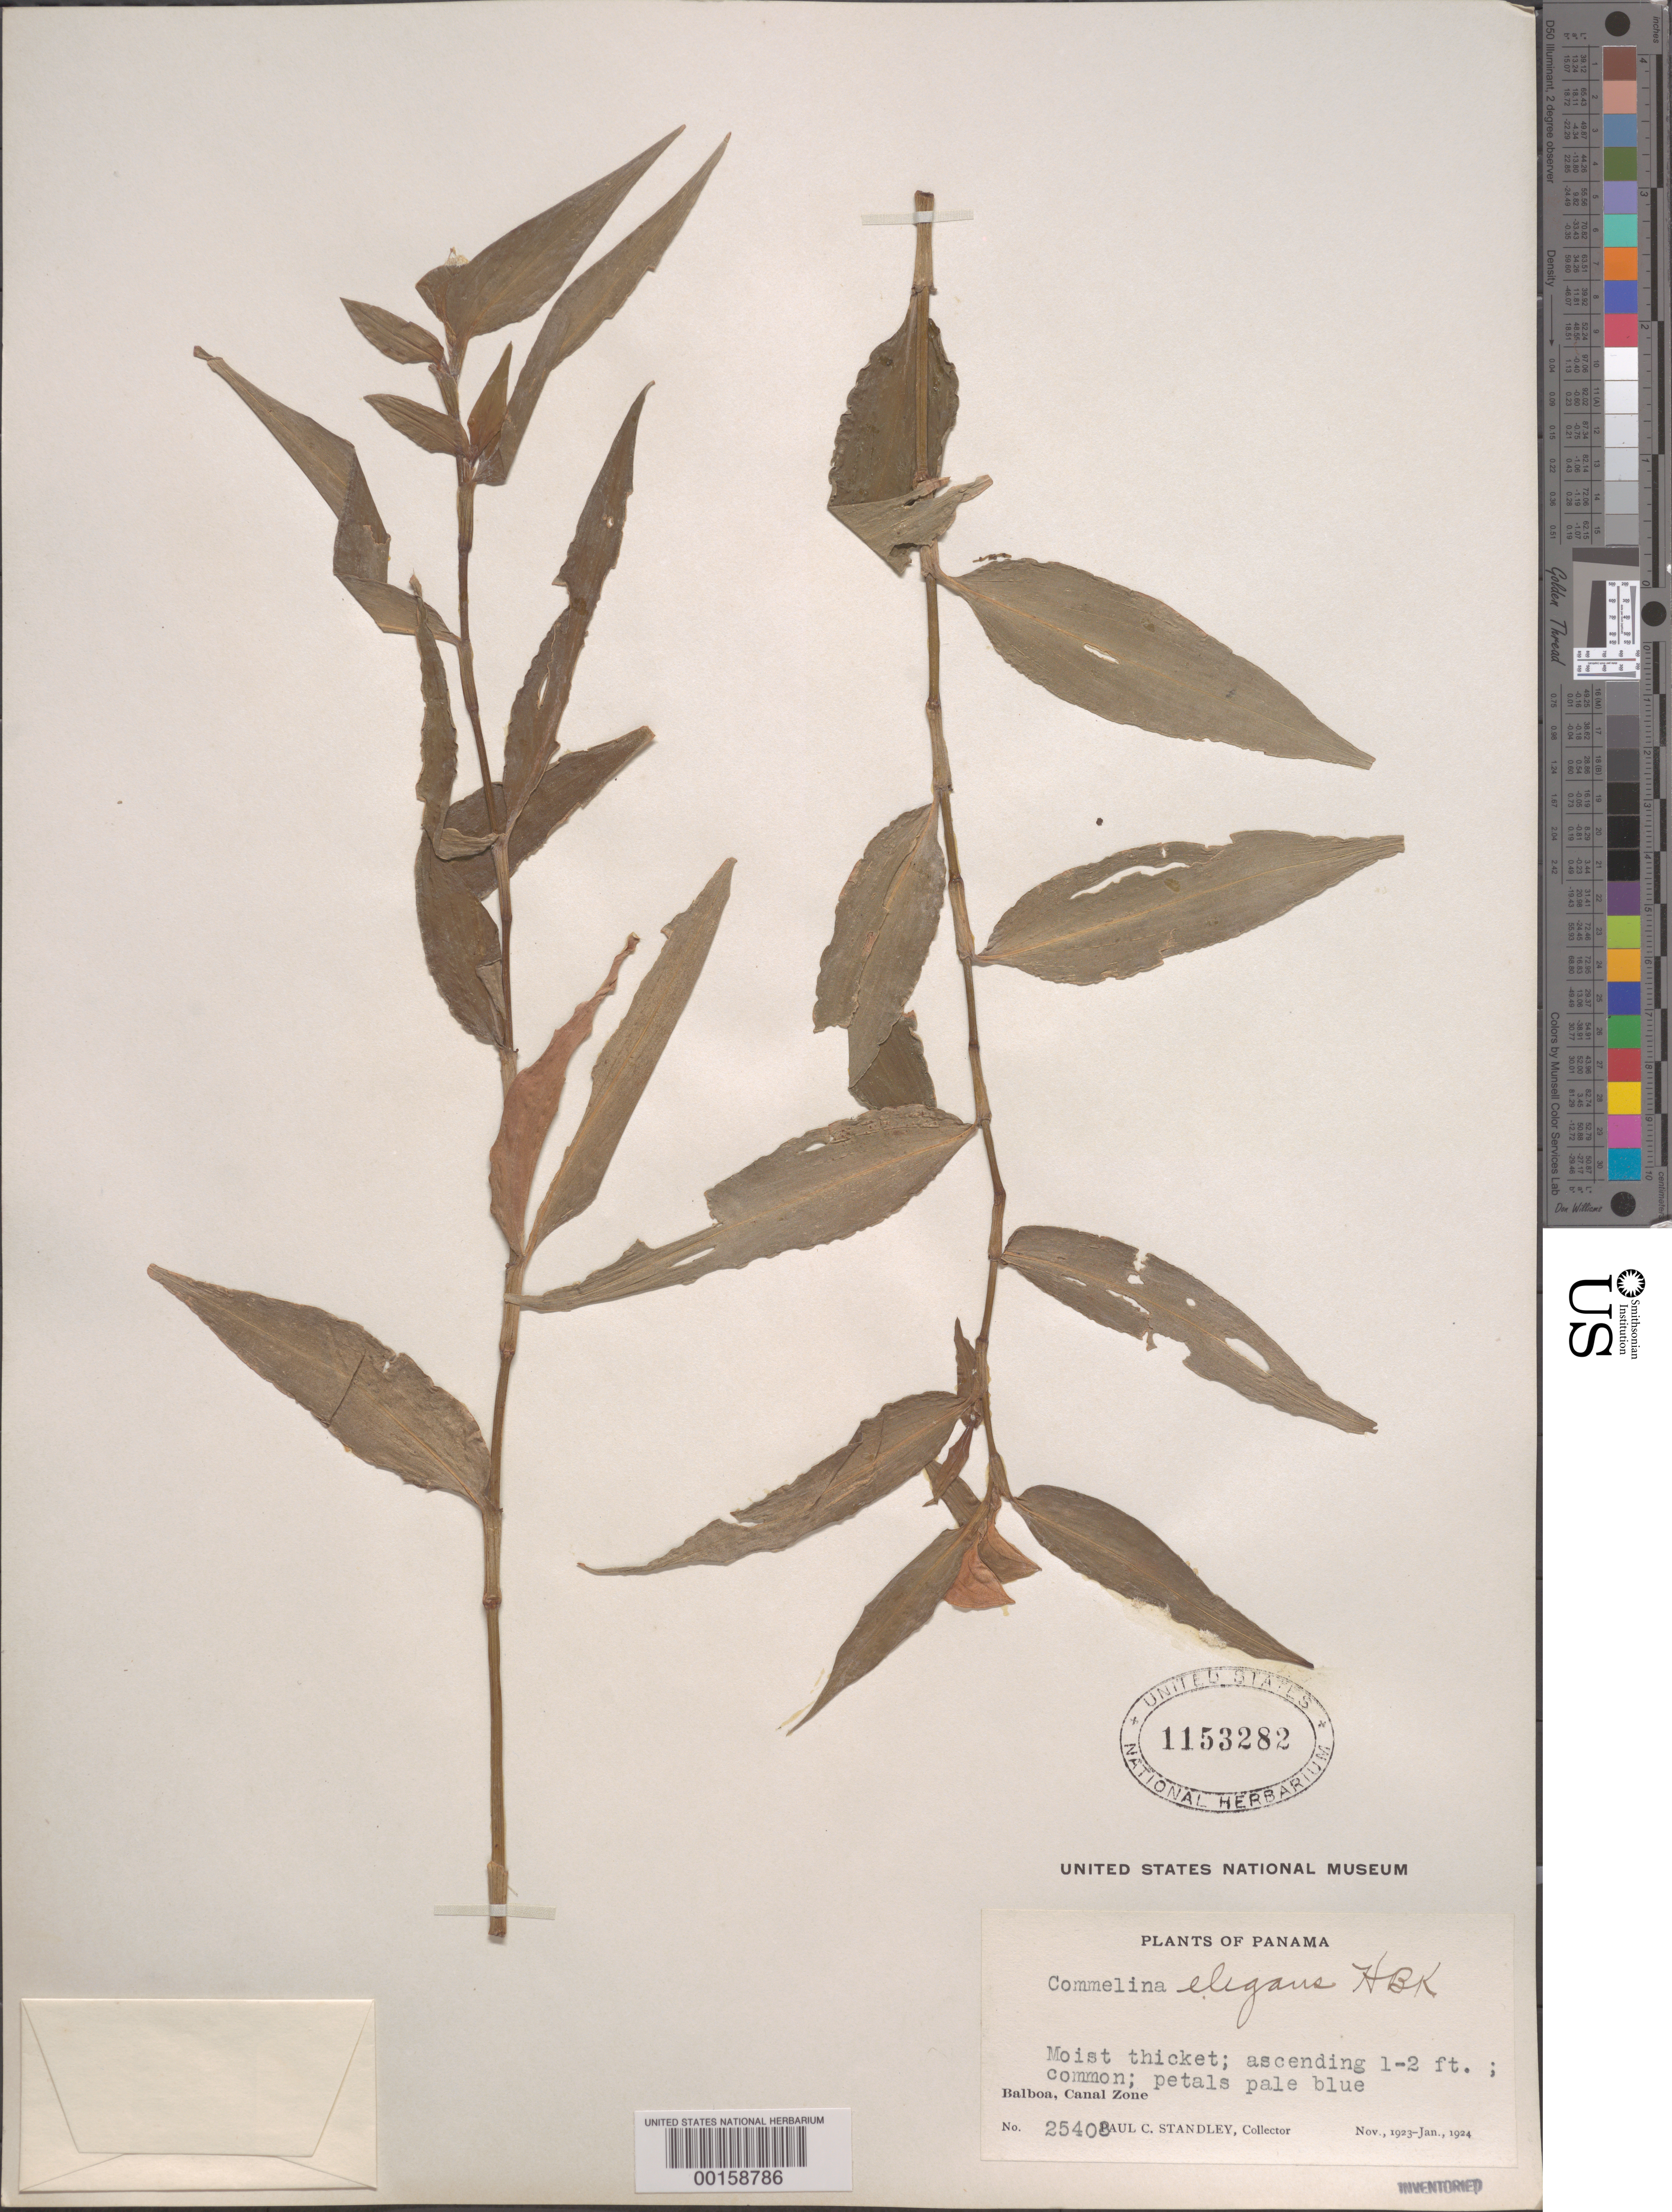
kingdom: Plantae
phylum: Tracheophyta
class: Liliopsida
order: Commelinales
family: Commelinaceae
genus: Commelina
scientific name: Commelina erecta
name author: L.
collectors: P. C. Standley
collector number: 25408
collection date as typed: Nov 1923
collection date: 1923-11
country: Panama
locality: Balboa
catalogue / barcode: US 1153282